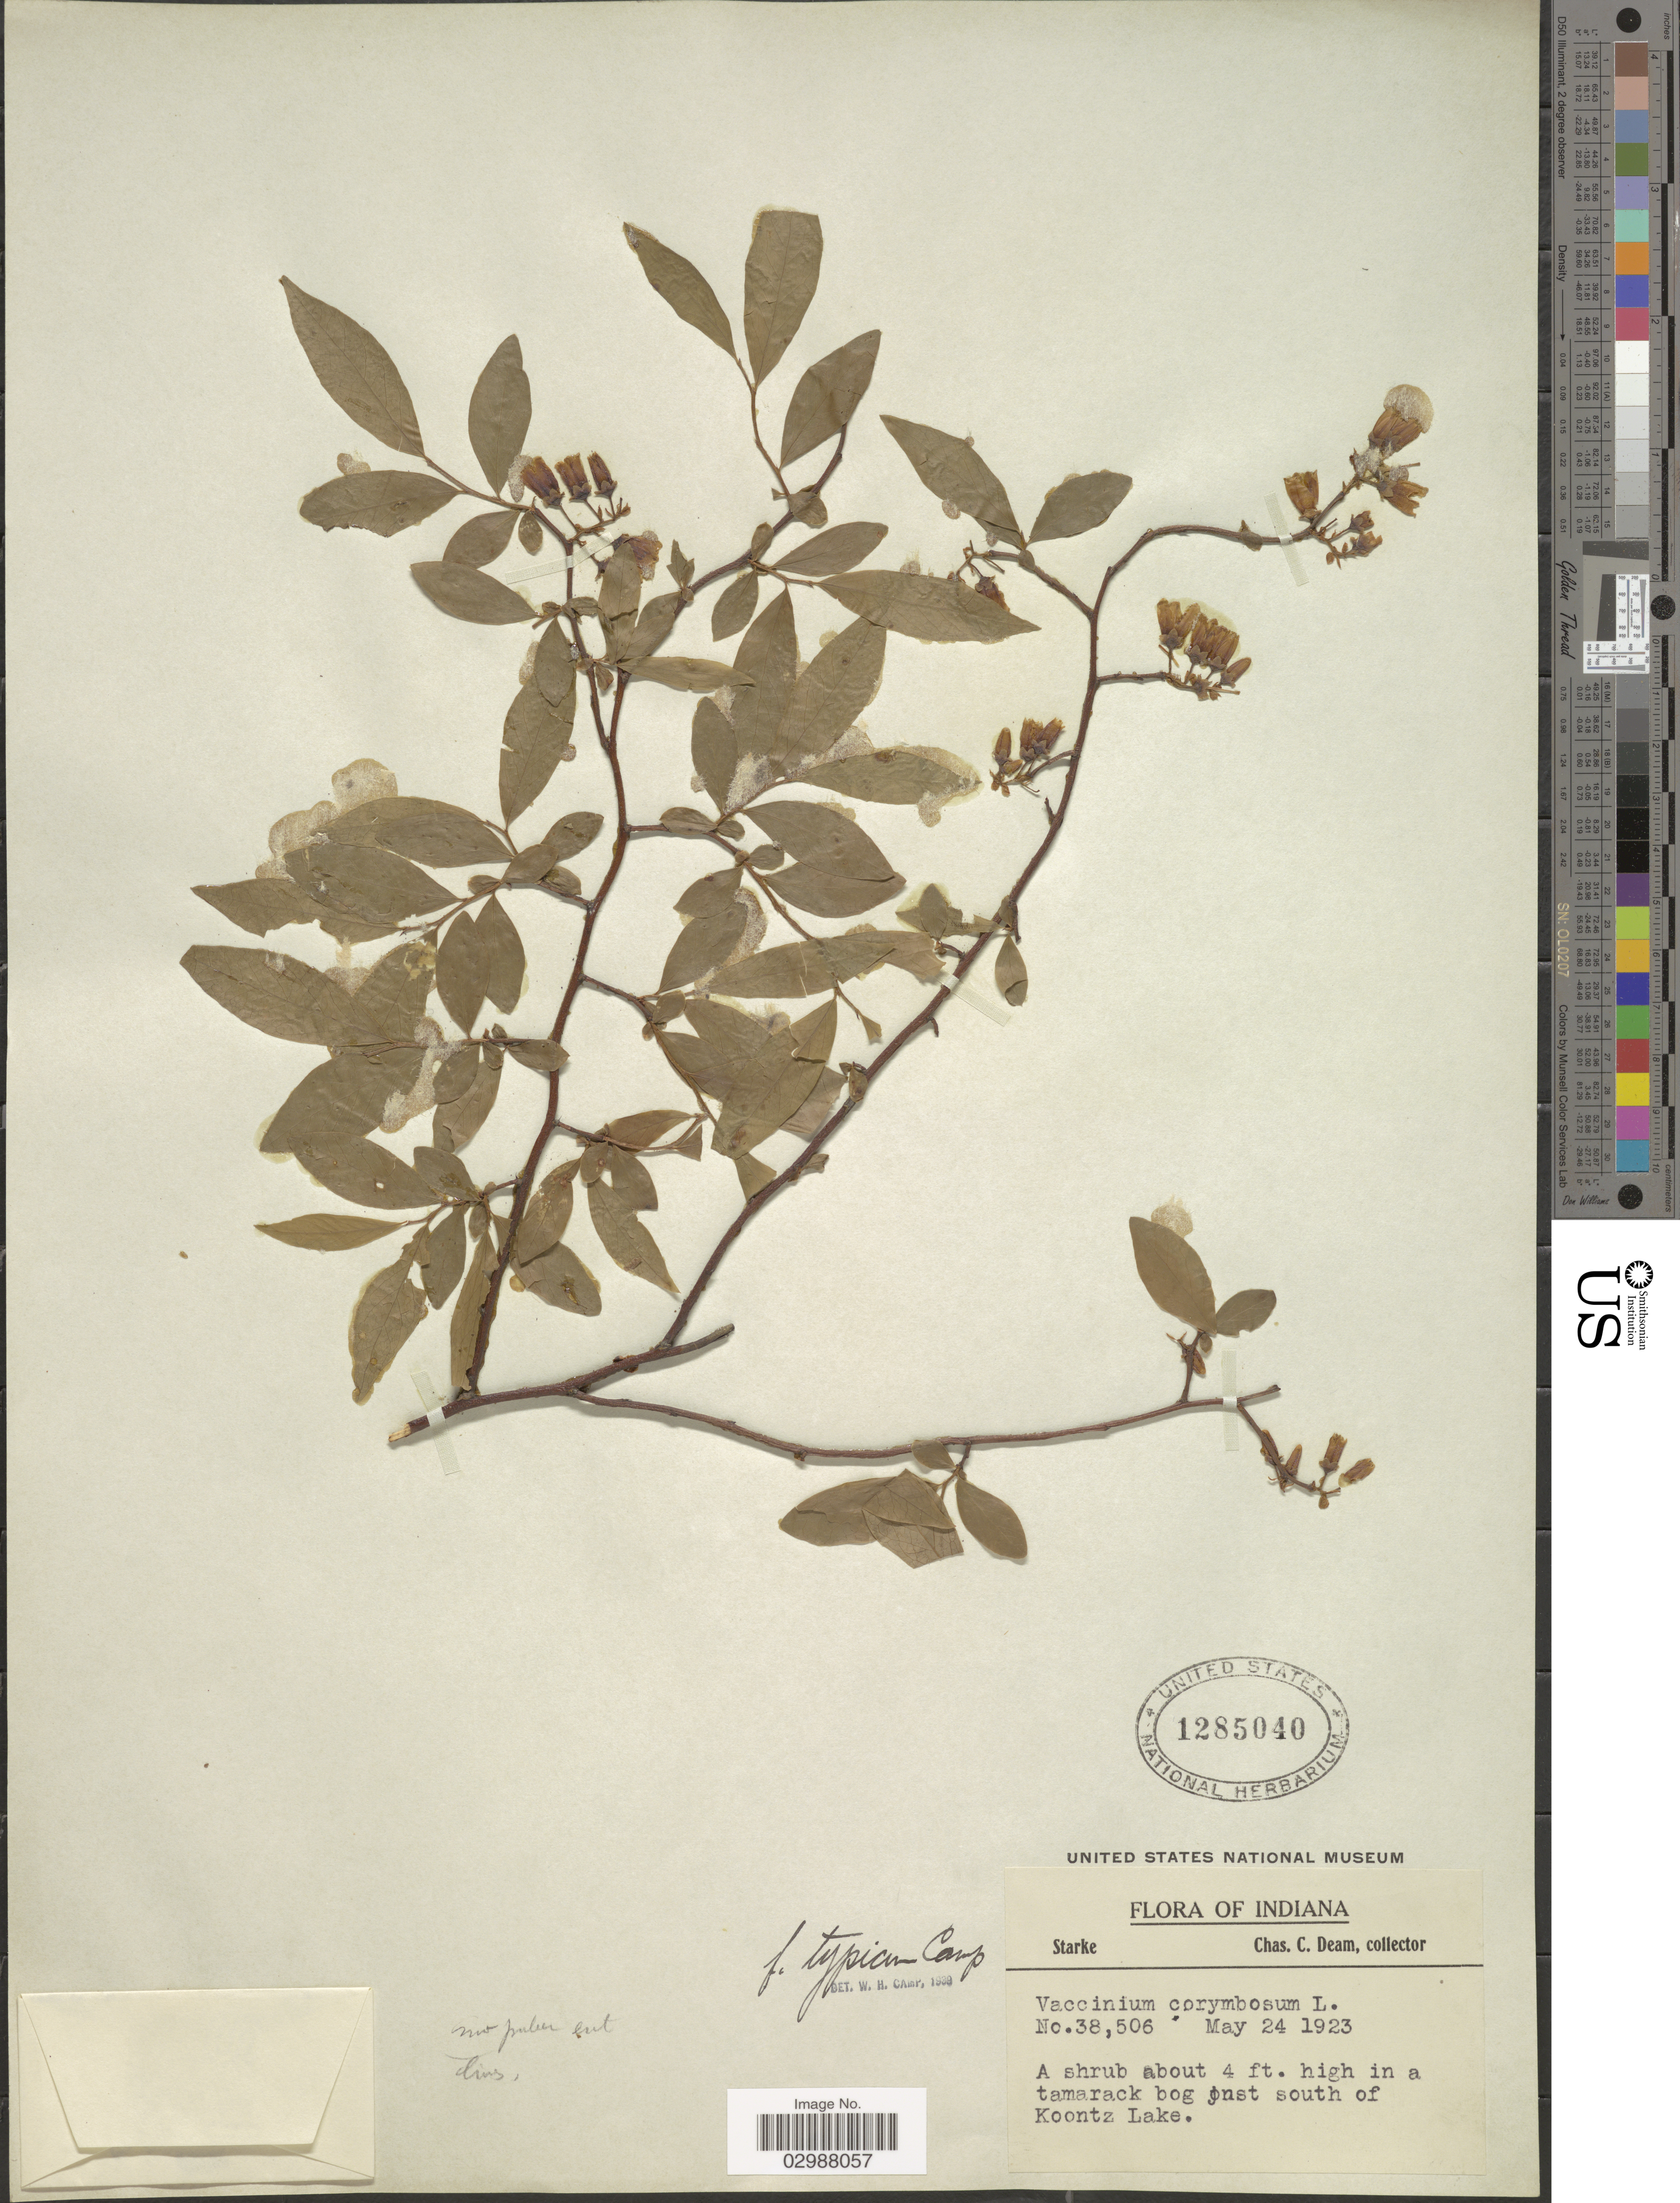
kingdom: Plantae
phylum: Tracheophyta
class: Magnoliopsida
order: Ericales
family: Ericaceae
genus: Vaccinium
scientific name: Vaccinium corymbosum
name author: L.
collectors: C. C. Deam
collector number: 38506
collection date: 1923-05-24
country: United States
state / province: Indiana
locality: Starke. In a tamarack bog just south of Koontz Lake.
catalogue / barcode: US 1285040